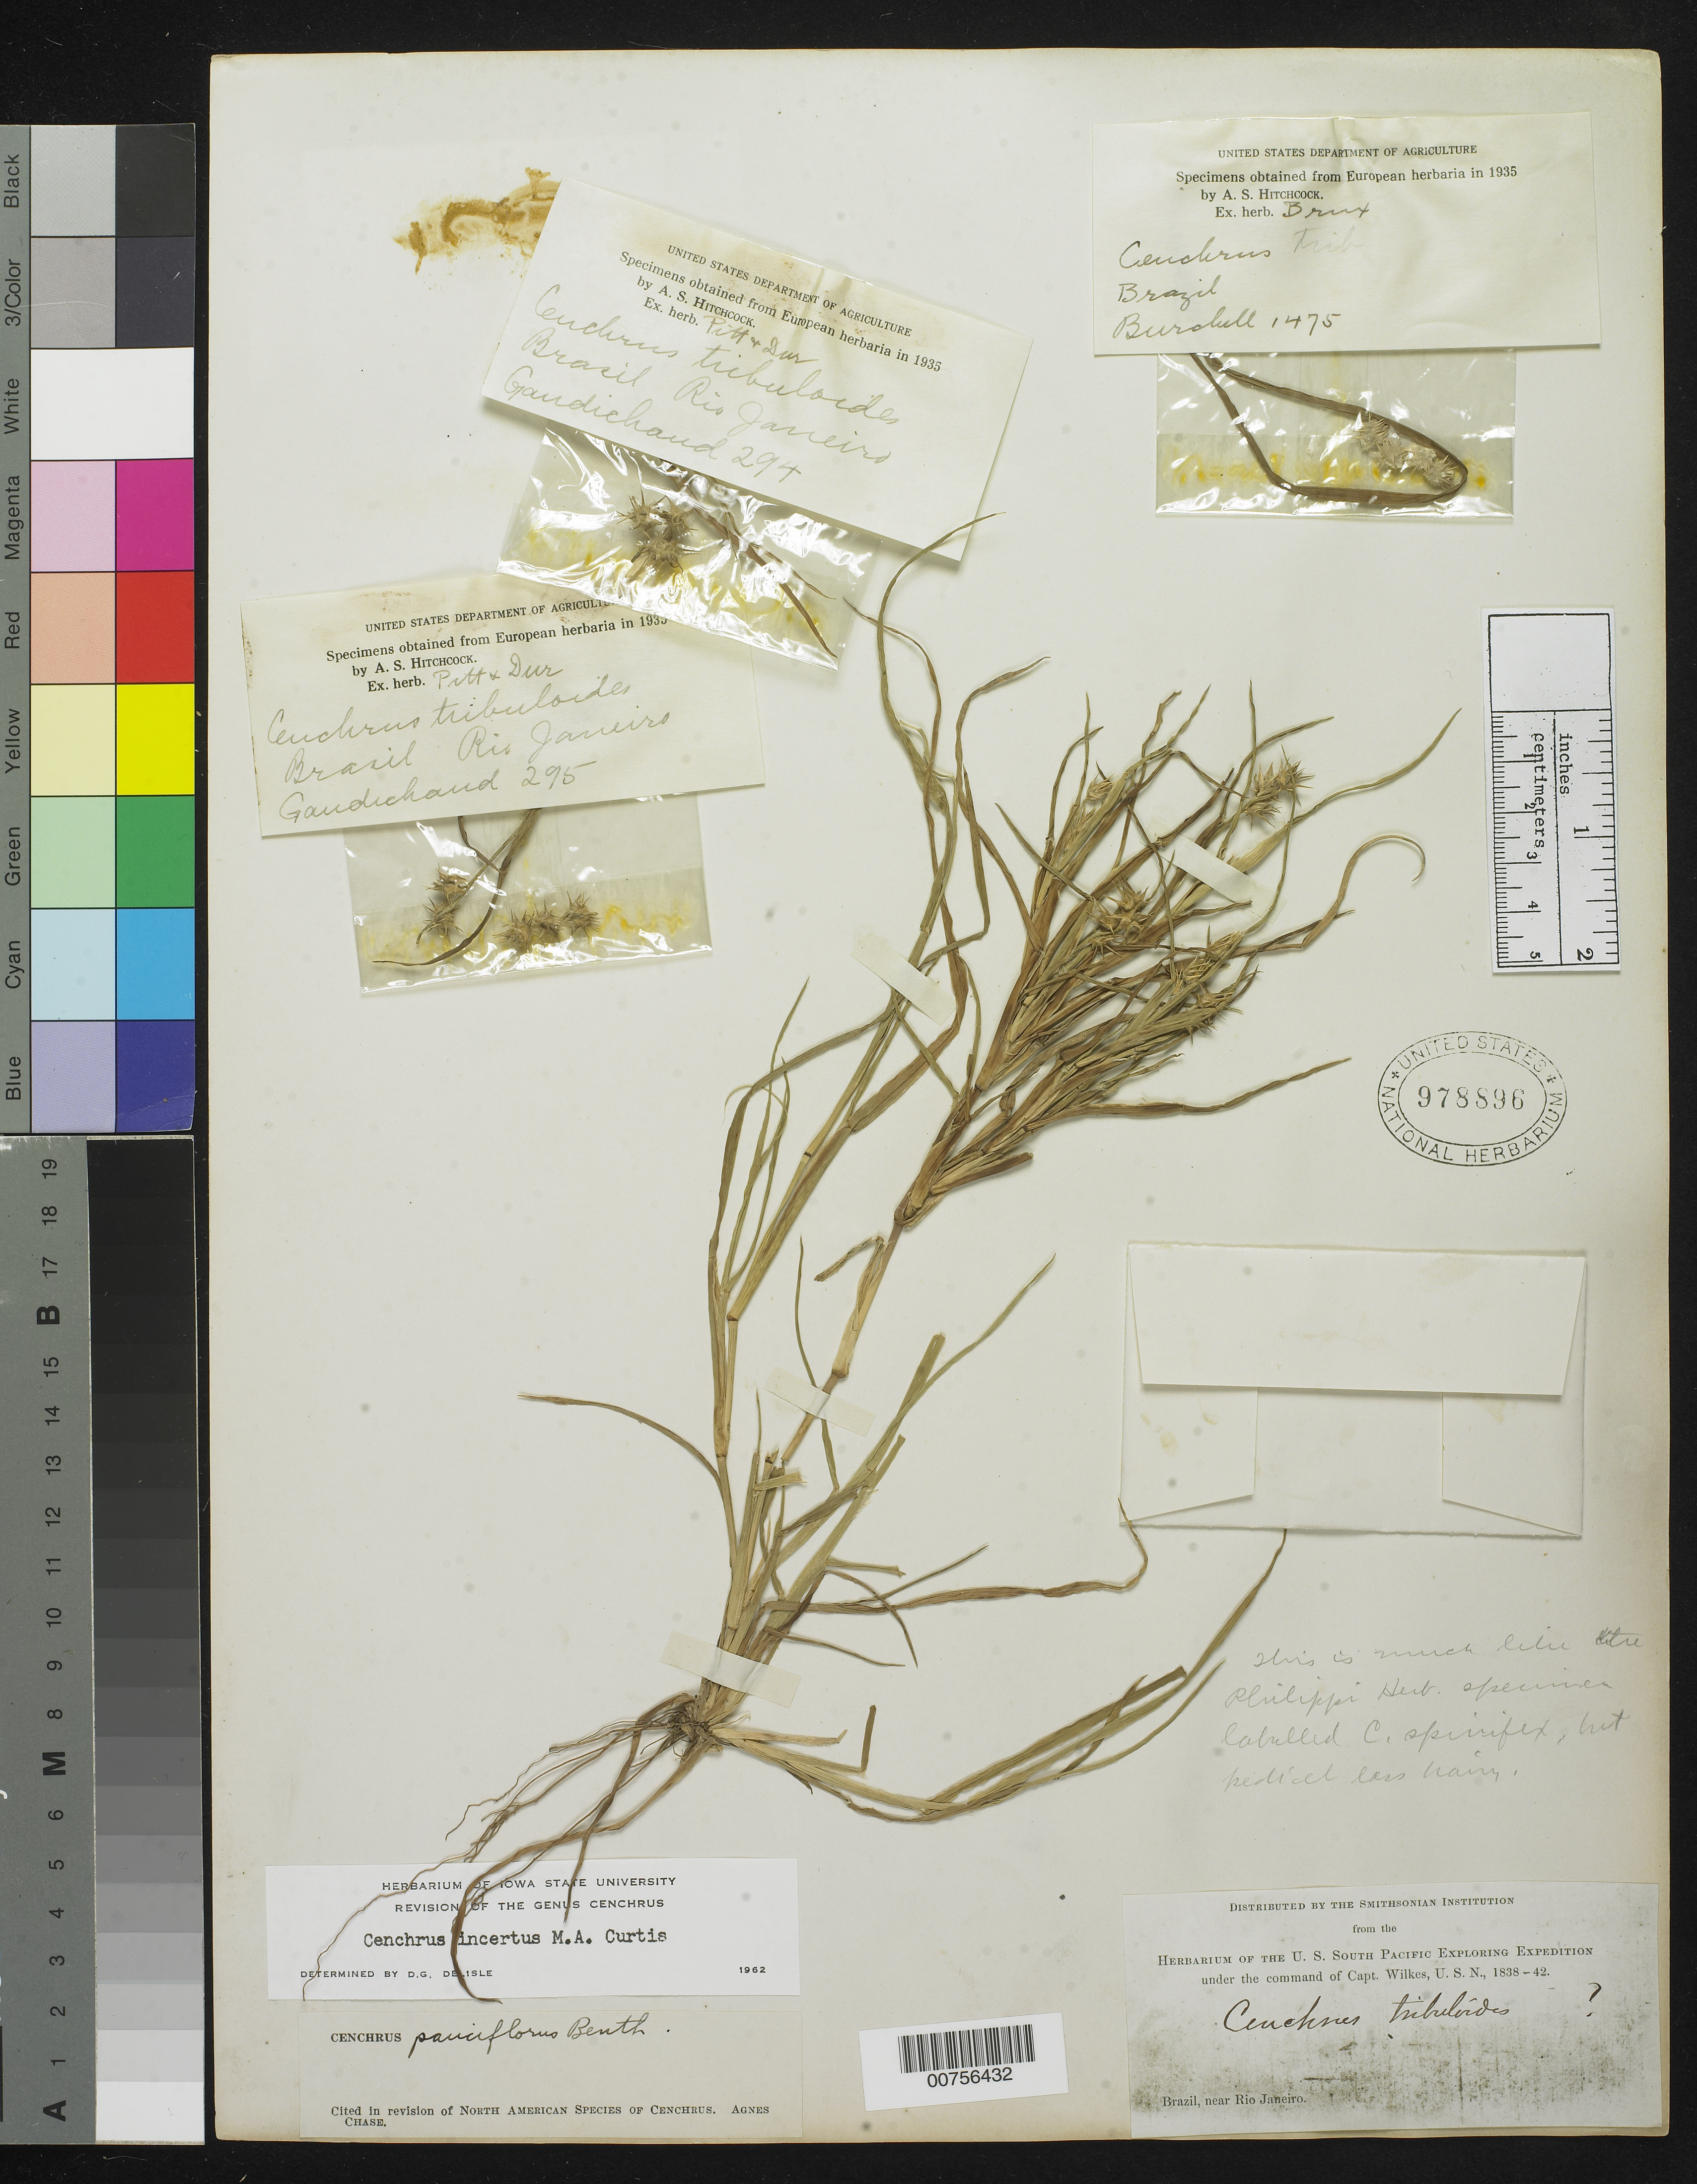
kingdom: Plantae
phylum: Tracheophyta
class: Liliopsida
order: Poales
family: Poaceae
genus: Cenchrus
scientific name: Cenchrus spinifex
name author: Cav.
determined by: Poaceae Reorganization Project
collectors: Wilkes Explor. Exped.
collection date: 1838/1842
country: Brazil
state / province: Rio de Janeiro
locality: Brazil, near Rio Janeiro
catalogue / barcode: US 978896